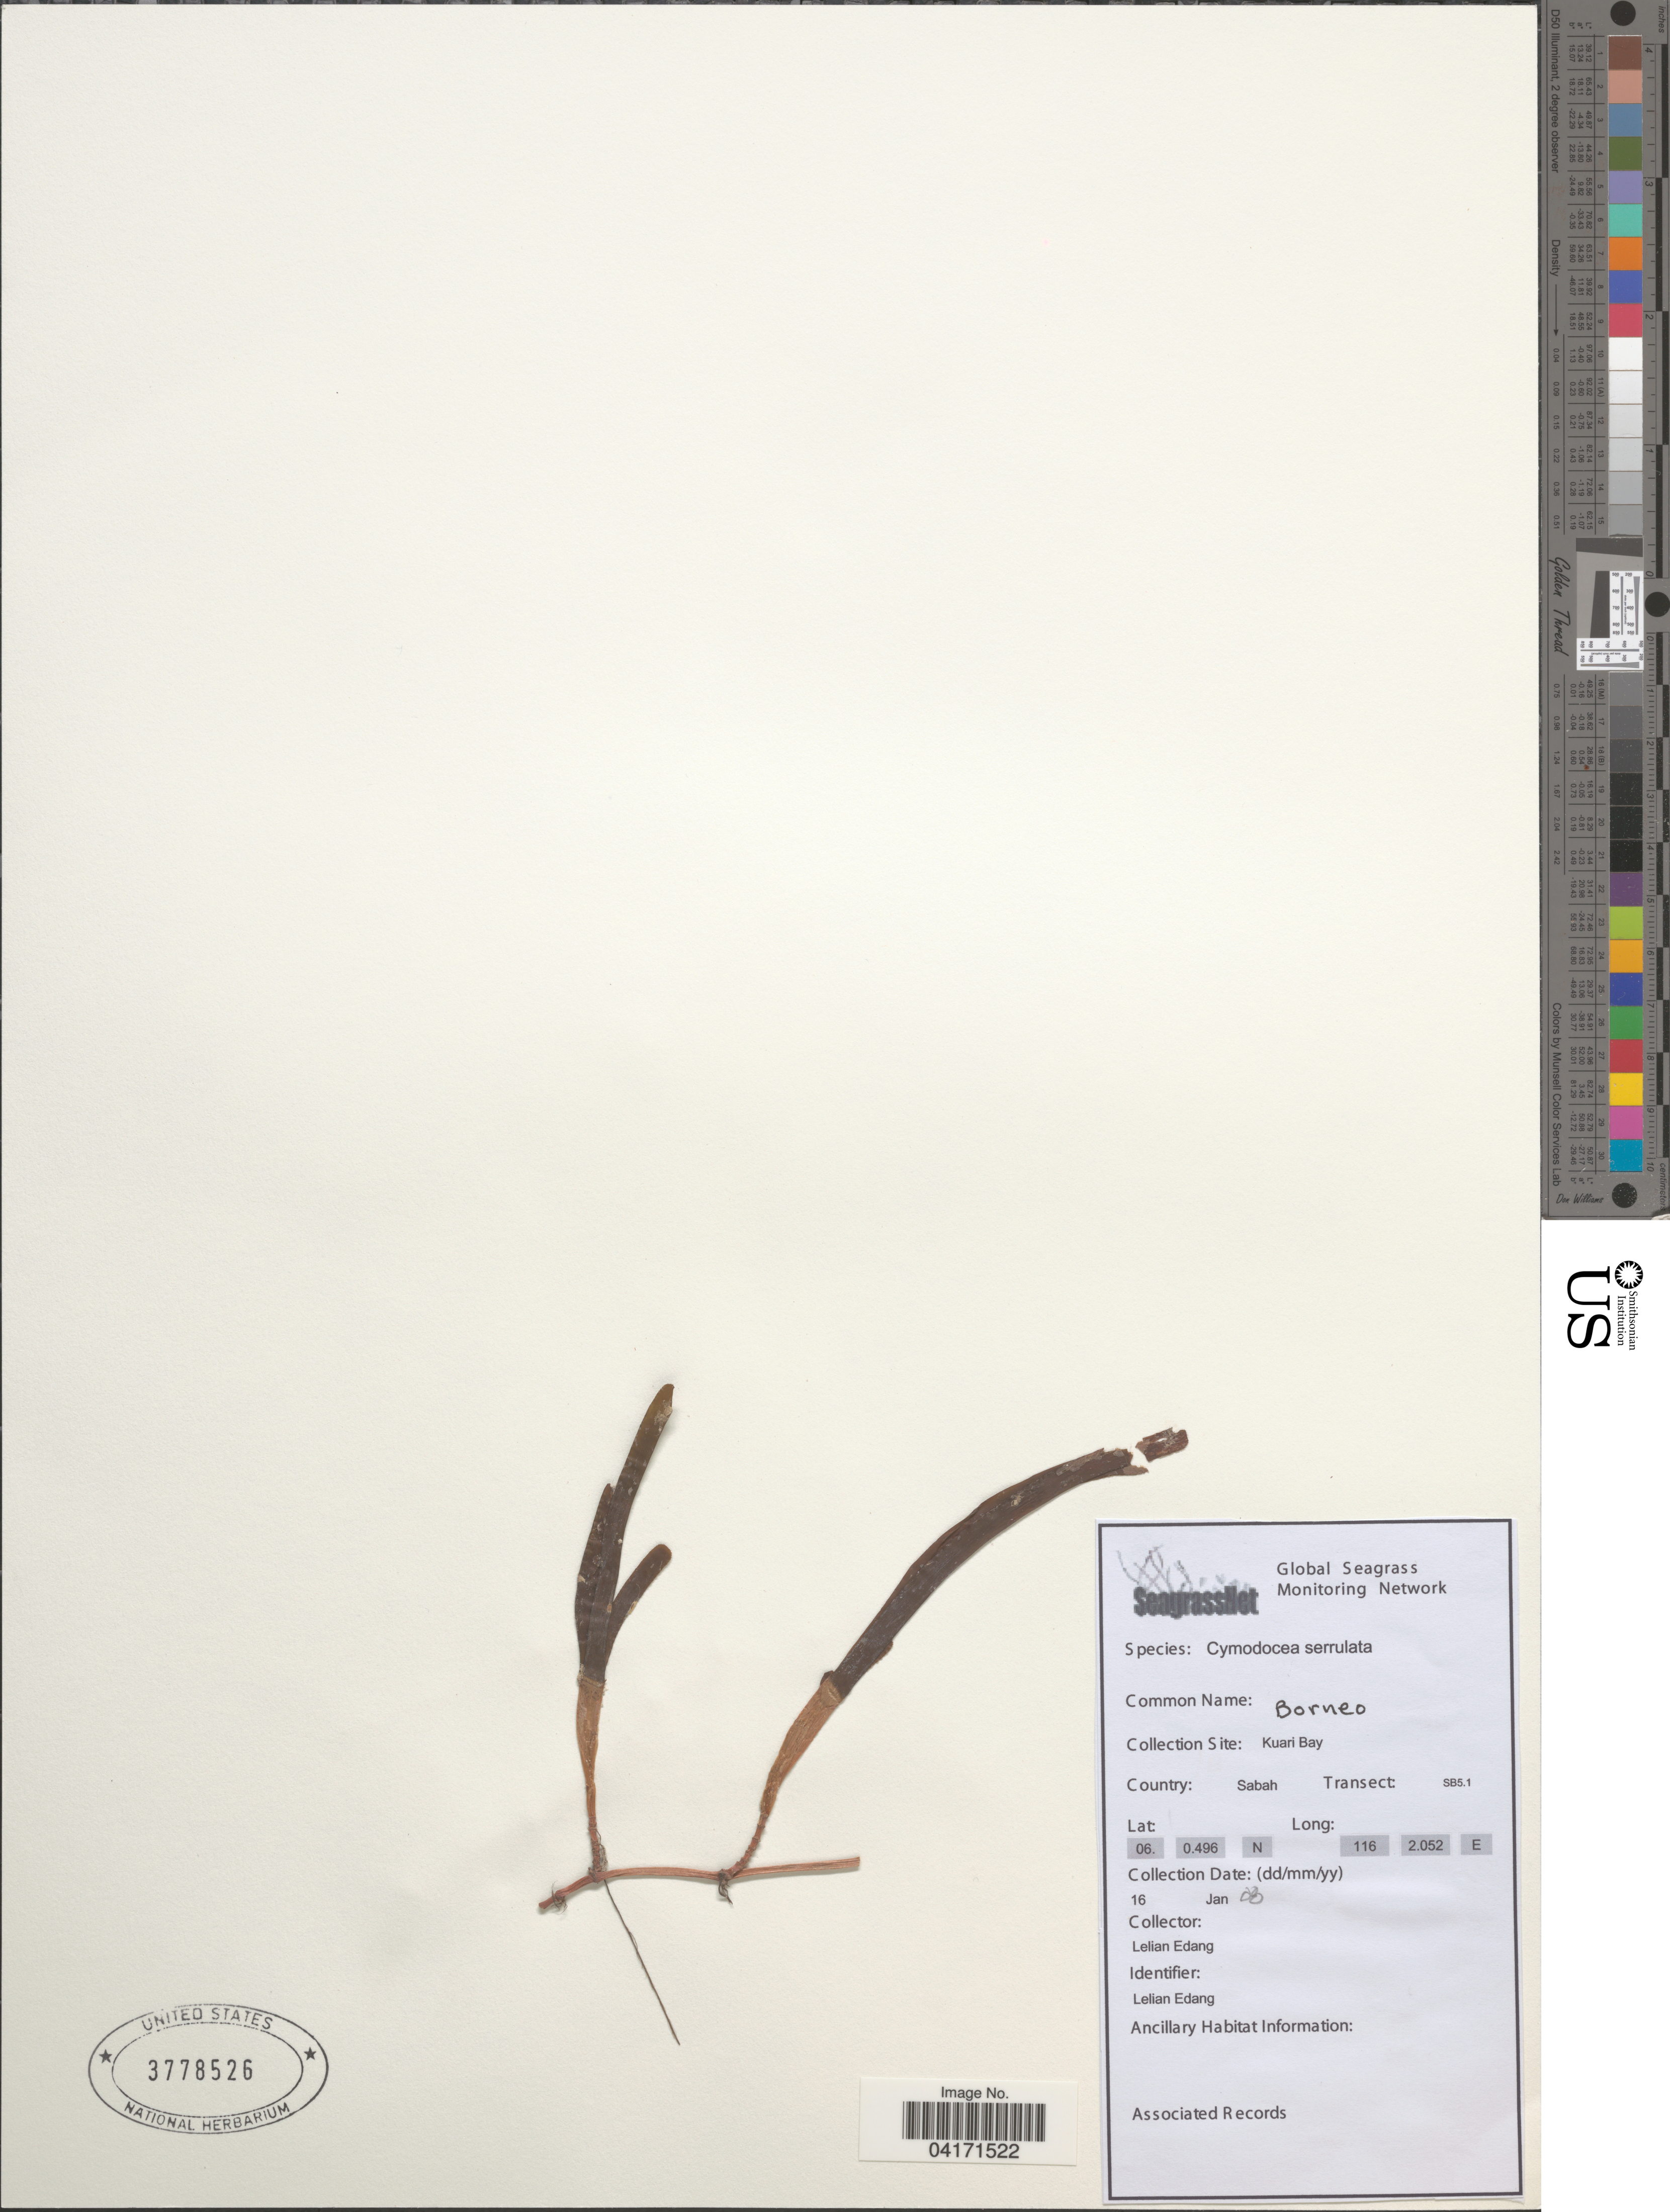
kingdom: Plantae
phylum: Tracheophyta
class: Liliopsida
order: Alismatales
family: Cymodoceaceae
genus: Cymodocea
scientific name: Cymodocea serrulata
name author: (R. Br.) Magnus & Ashers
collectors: L. Edang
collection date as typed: Transcribed d/m/y: 16/1/8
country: Malaysia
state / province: Sabah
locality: Borneo. Kuari Bay. Transect: SB5.1.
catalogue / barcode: US 3778526